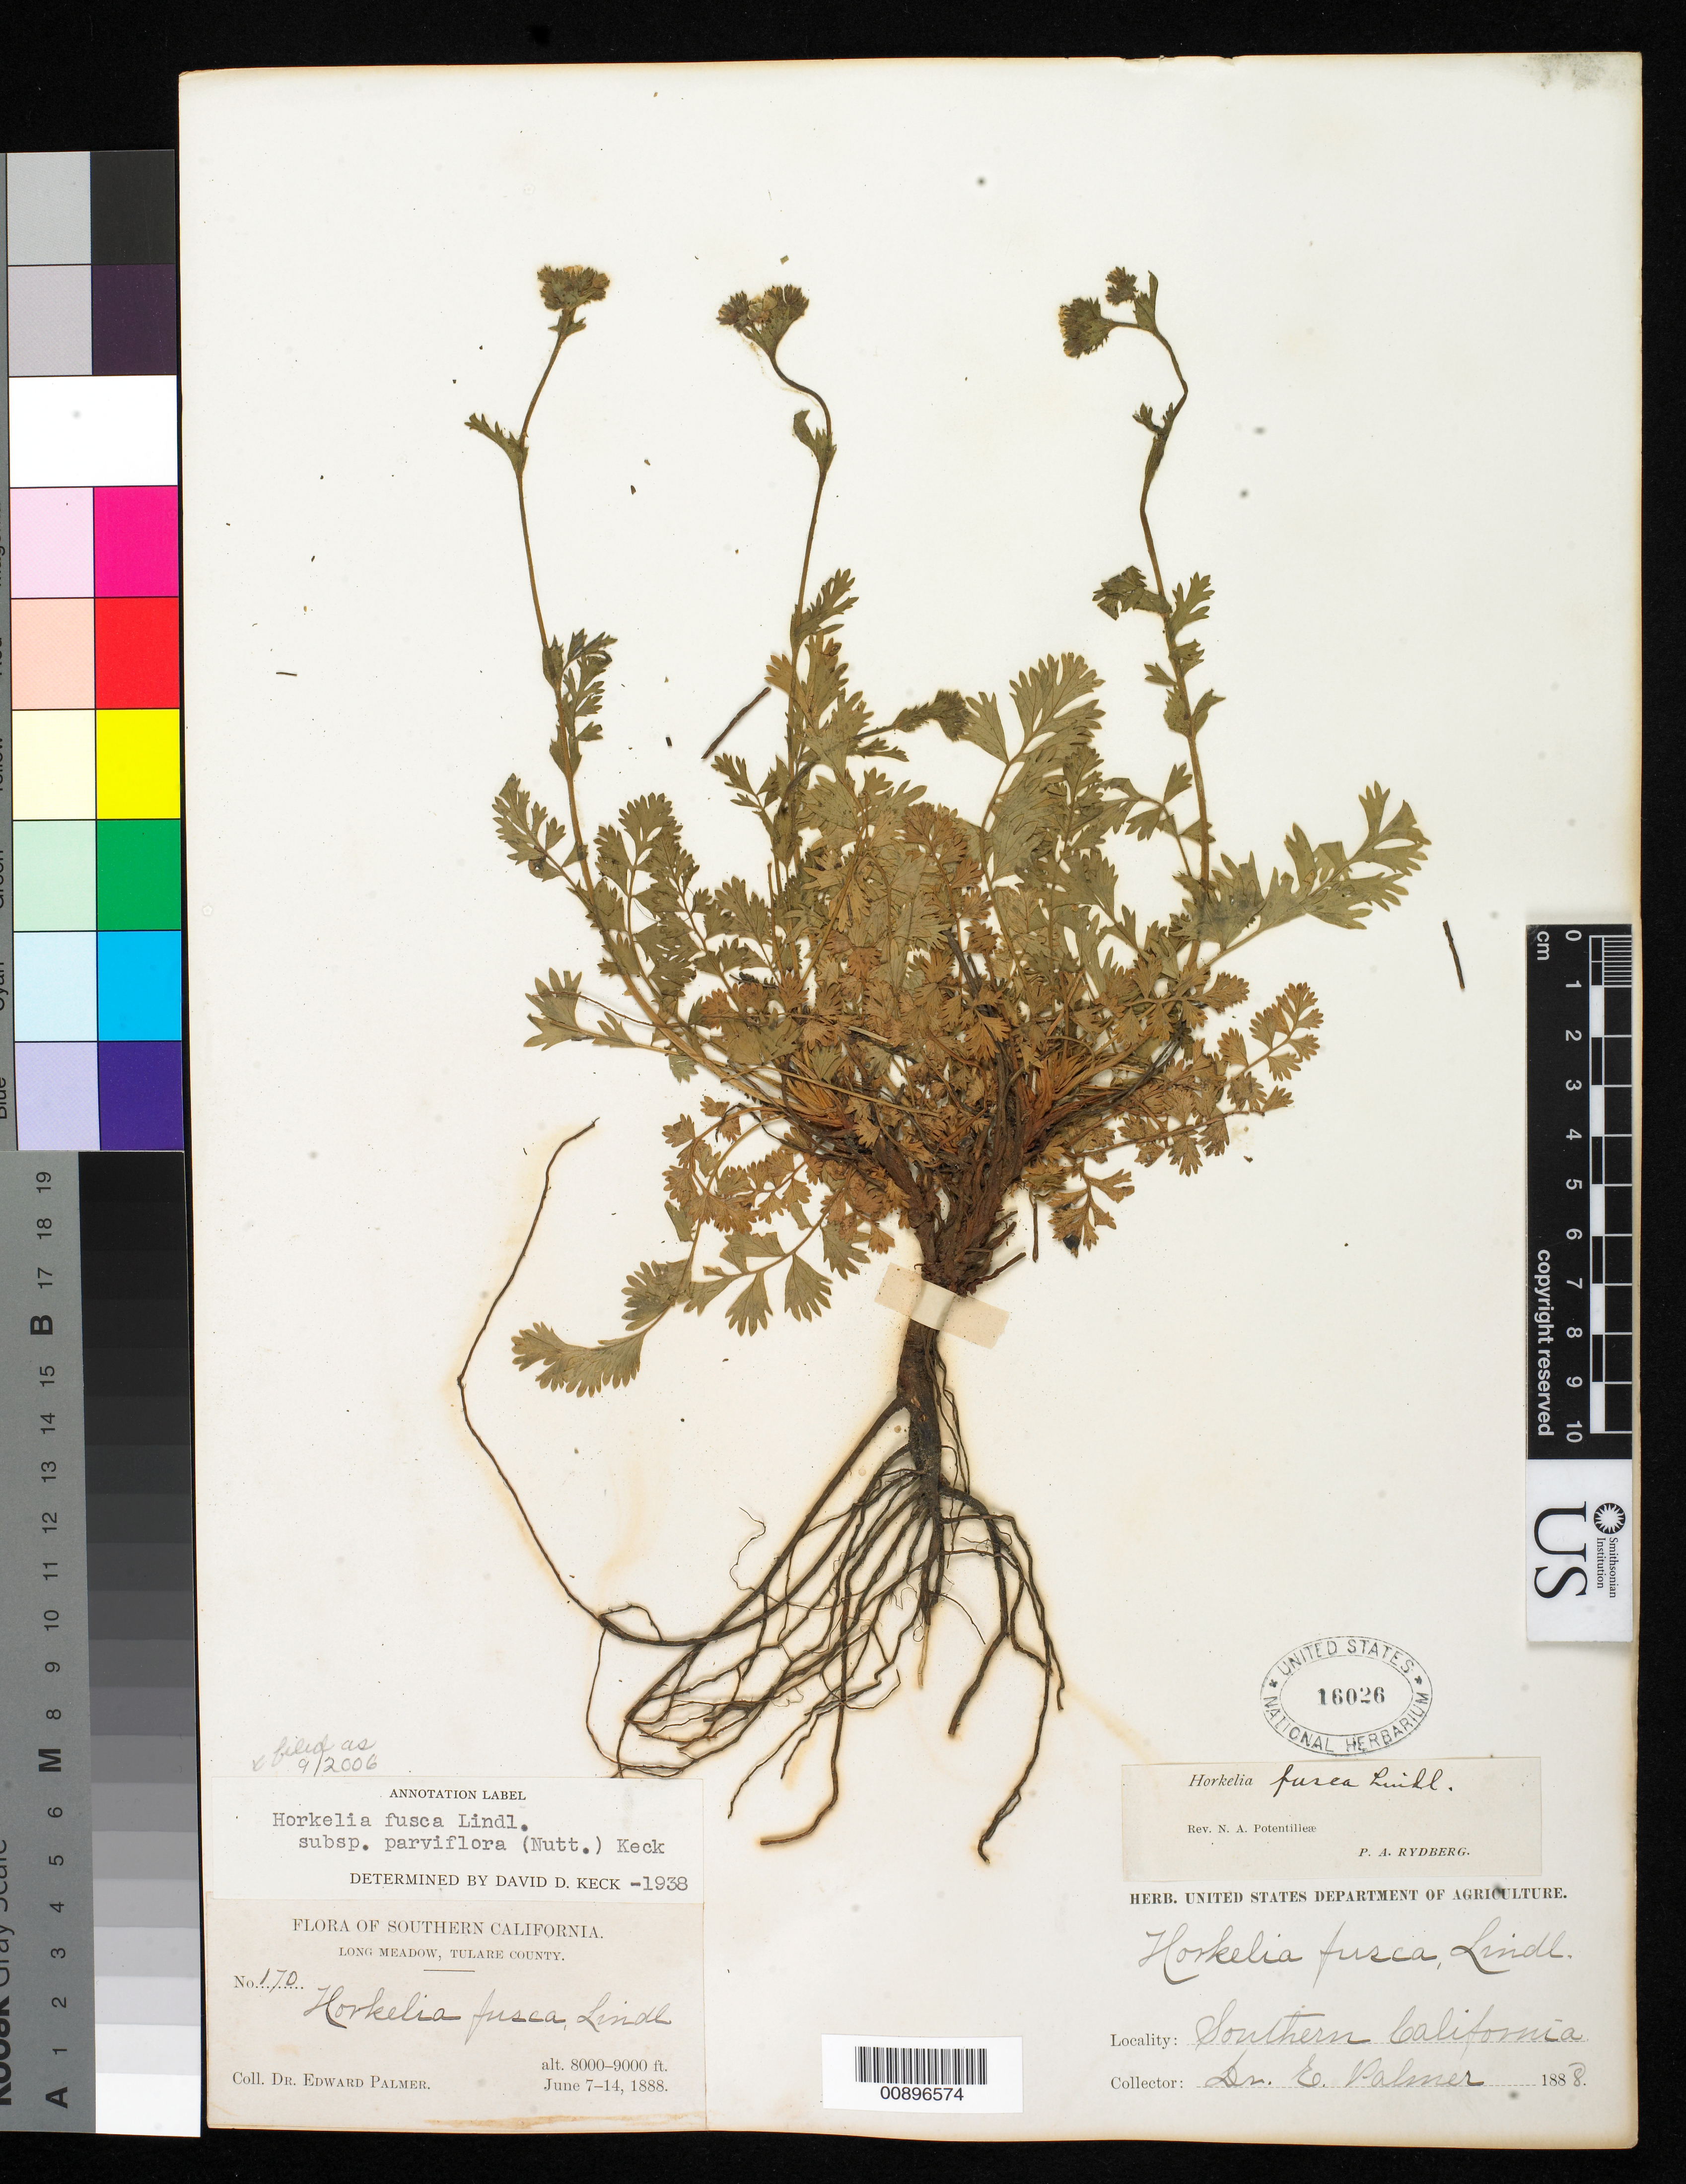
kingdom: Plantae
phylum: Tracheophyta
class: Magnoliopsida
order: Rosales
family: Rosaceae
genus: Potentilla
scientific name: Potentilla douglasii var. parviflora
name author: (Nutt. ex Hook. & Arn.) J.T. Howell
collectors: E. Palmer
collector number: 170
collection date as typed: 07 Jun 1888 to 14 Jun 1888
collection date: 1888-06-07/1888-06-14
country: United States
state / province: California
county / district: Tulare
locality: Long Meadow, Tulare County, California.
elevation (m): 2438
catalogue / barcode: US 16026